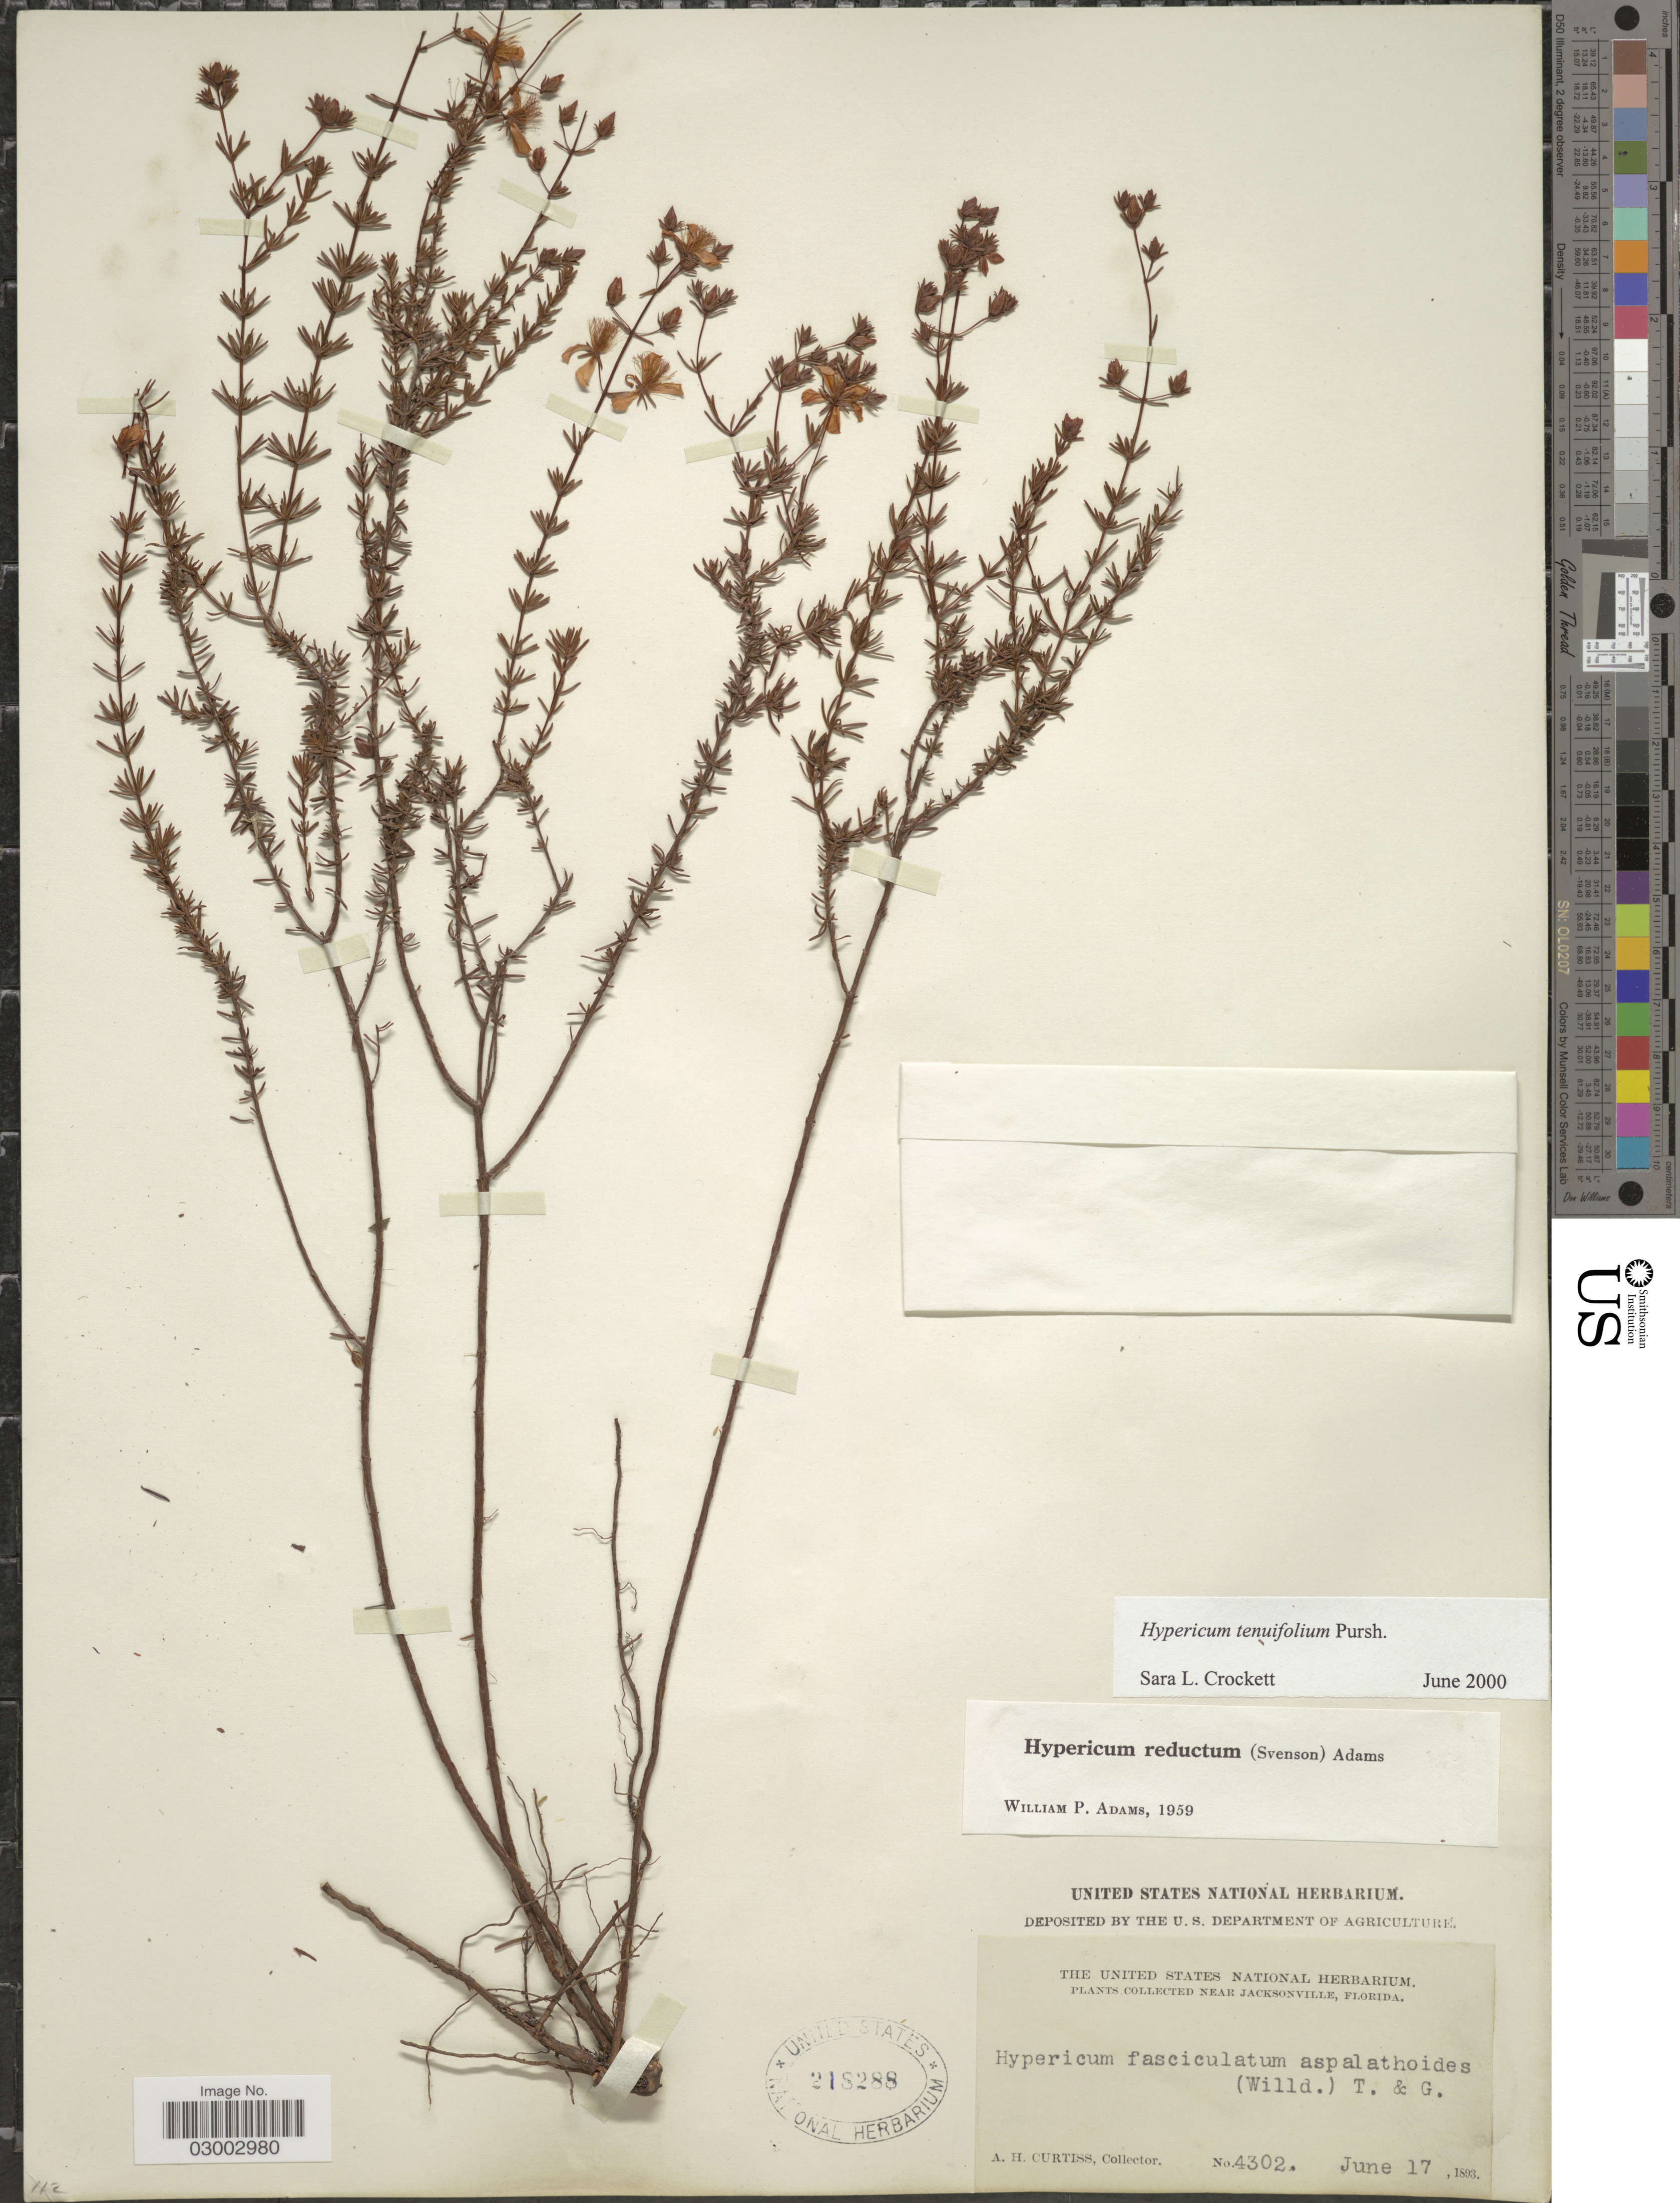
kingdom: Plantae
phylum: Tracheophyta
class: Magnoliopsida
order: Malpighiales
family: Hypericaceae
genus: Hypericum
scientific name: Hypericum tenuifolium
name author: Pursh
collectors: A. H. Curtiss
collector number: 4302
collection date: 1893-06-17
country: United States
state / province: Florida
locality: Near Jacksonville.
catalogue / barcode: US 218288